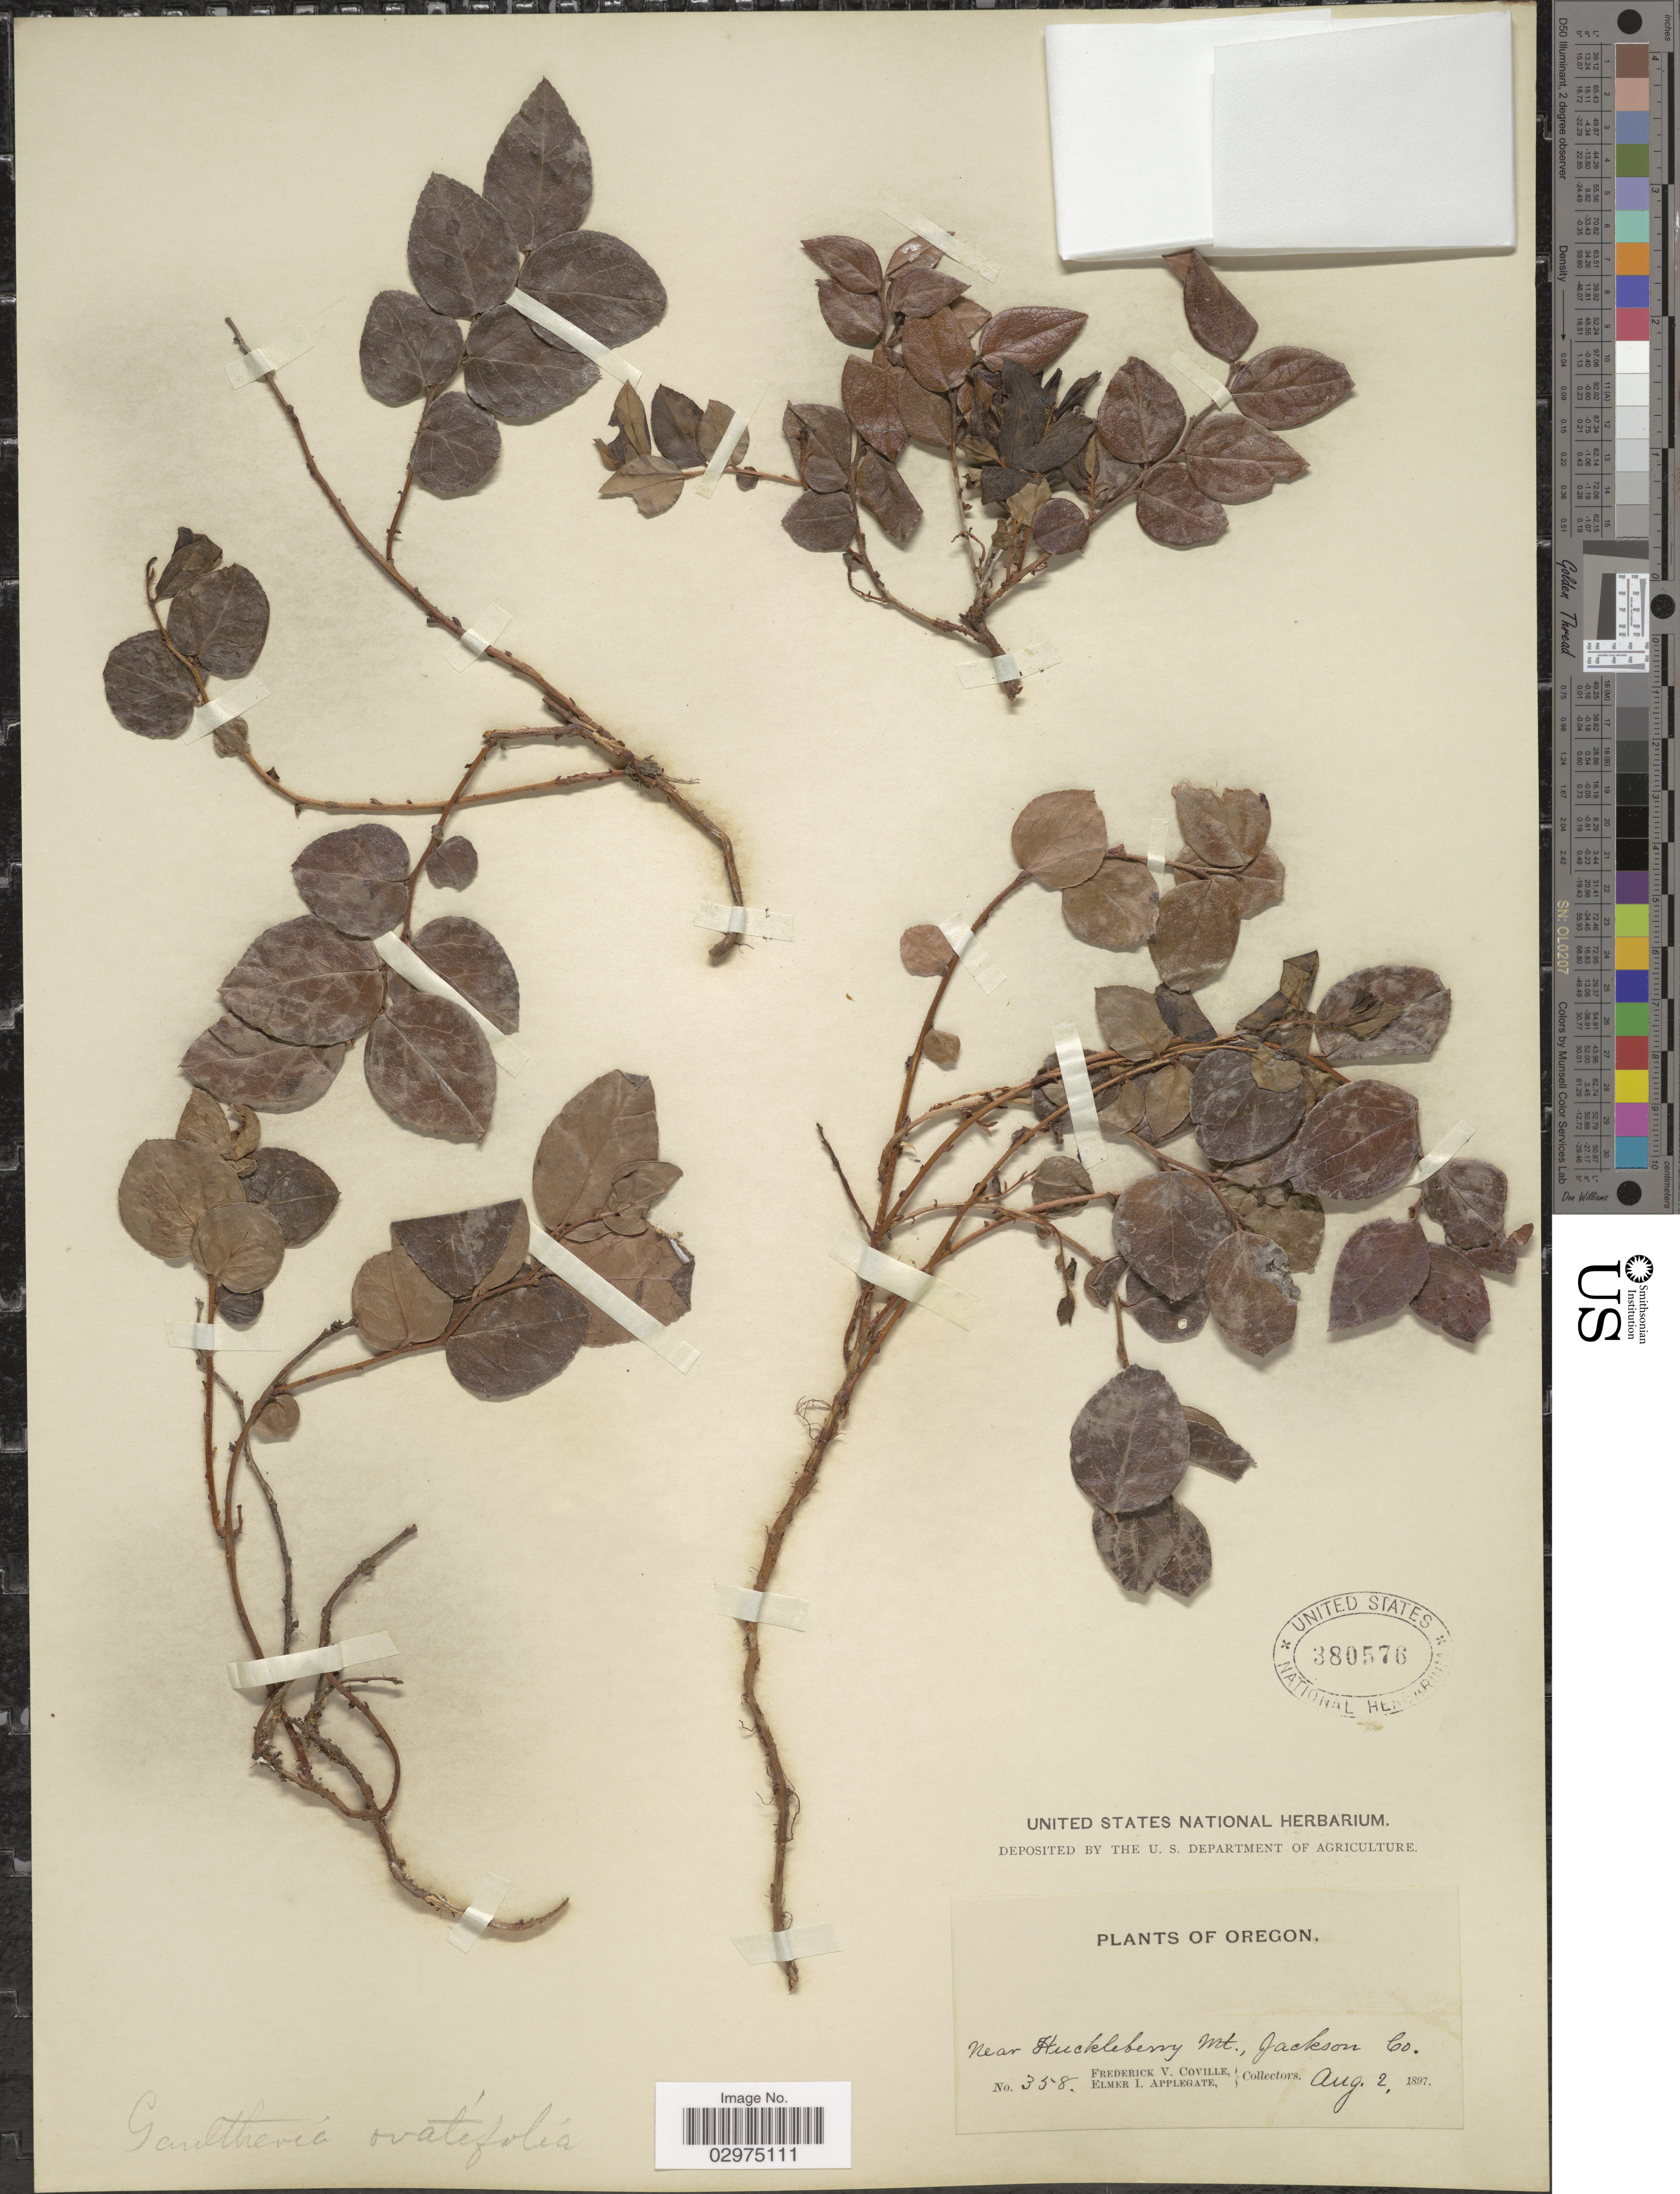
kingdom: Plantae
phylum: Tracheophyta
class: Magnoliopsida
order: Ericales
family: Ericaceae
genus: Gaultheria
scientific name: Gaultheria ovatifolia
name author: A. Gray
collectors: F. V. Coville & E. I. Applegate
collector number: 358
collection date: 1897-08-02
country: United States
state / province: Oregon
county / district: Jackson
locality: Near Huckleberry Mt., Jackson Co.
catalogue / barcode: US 380576